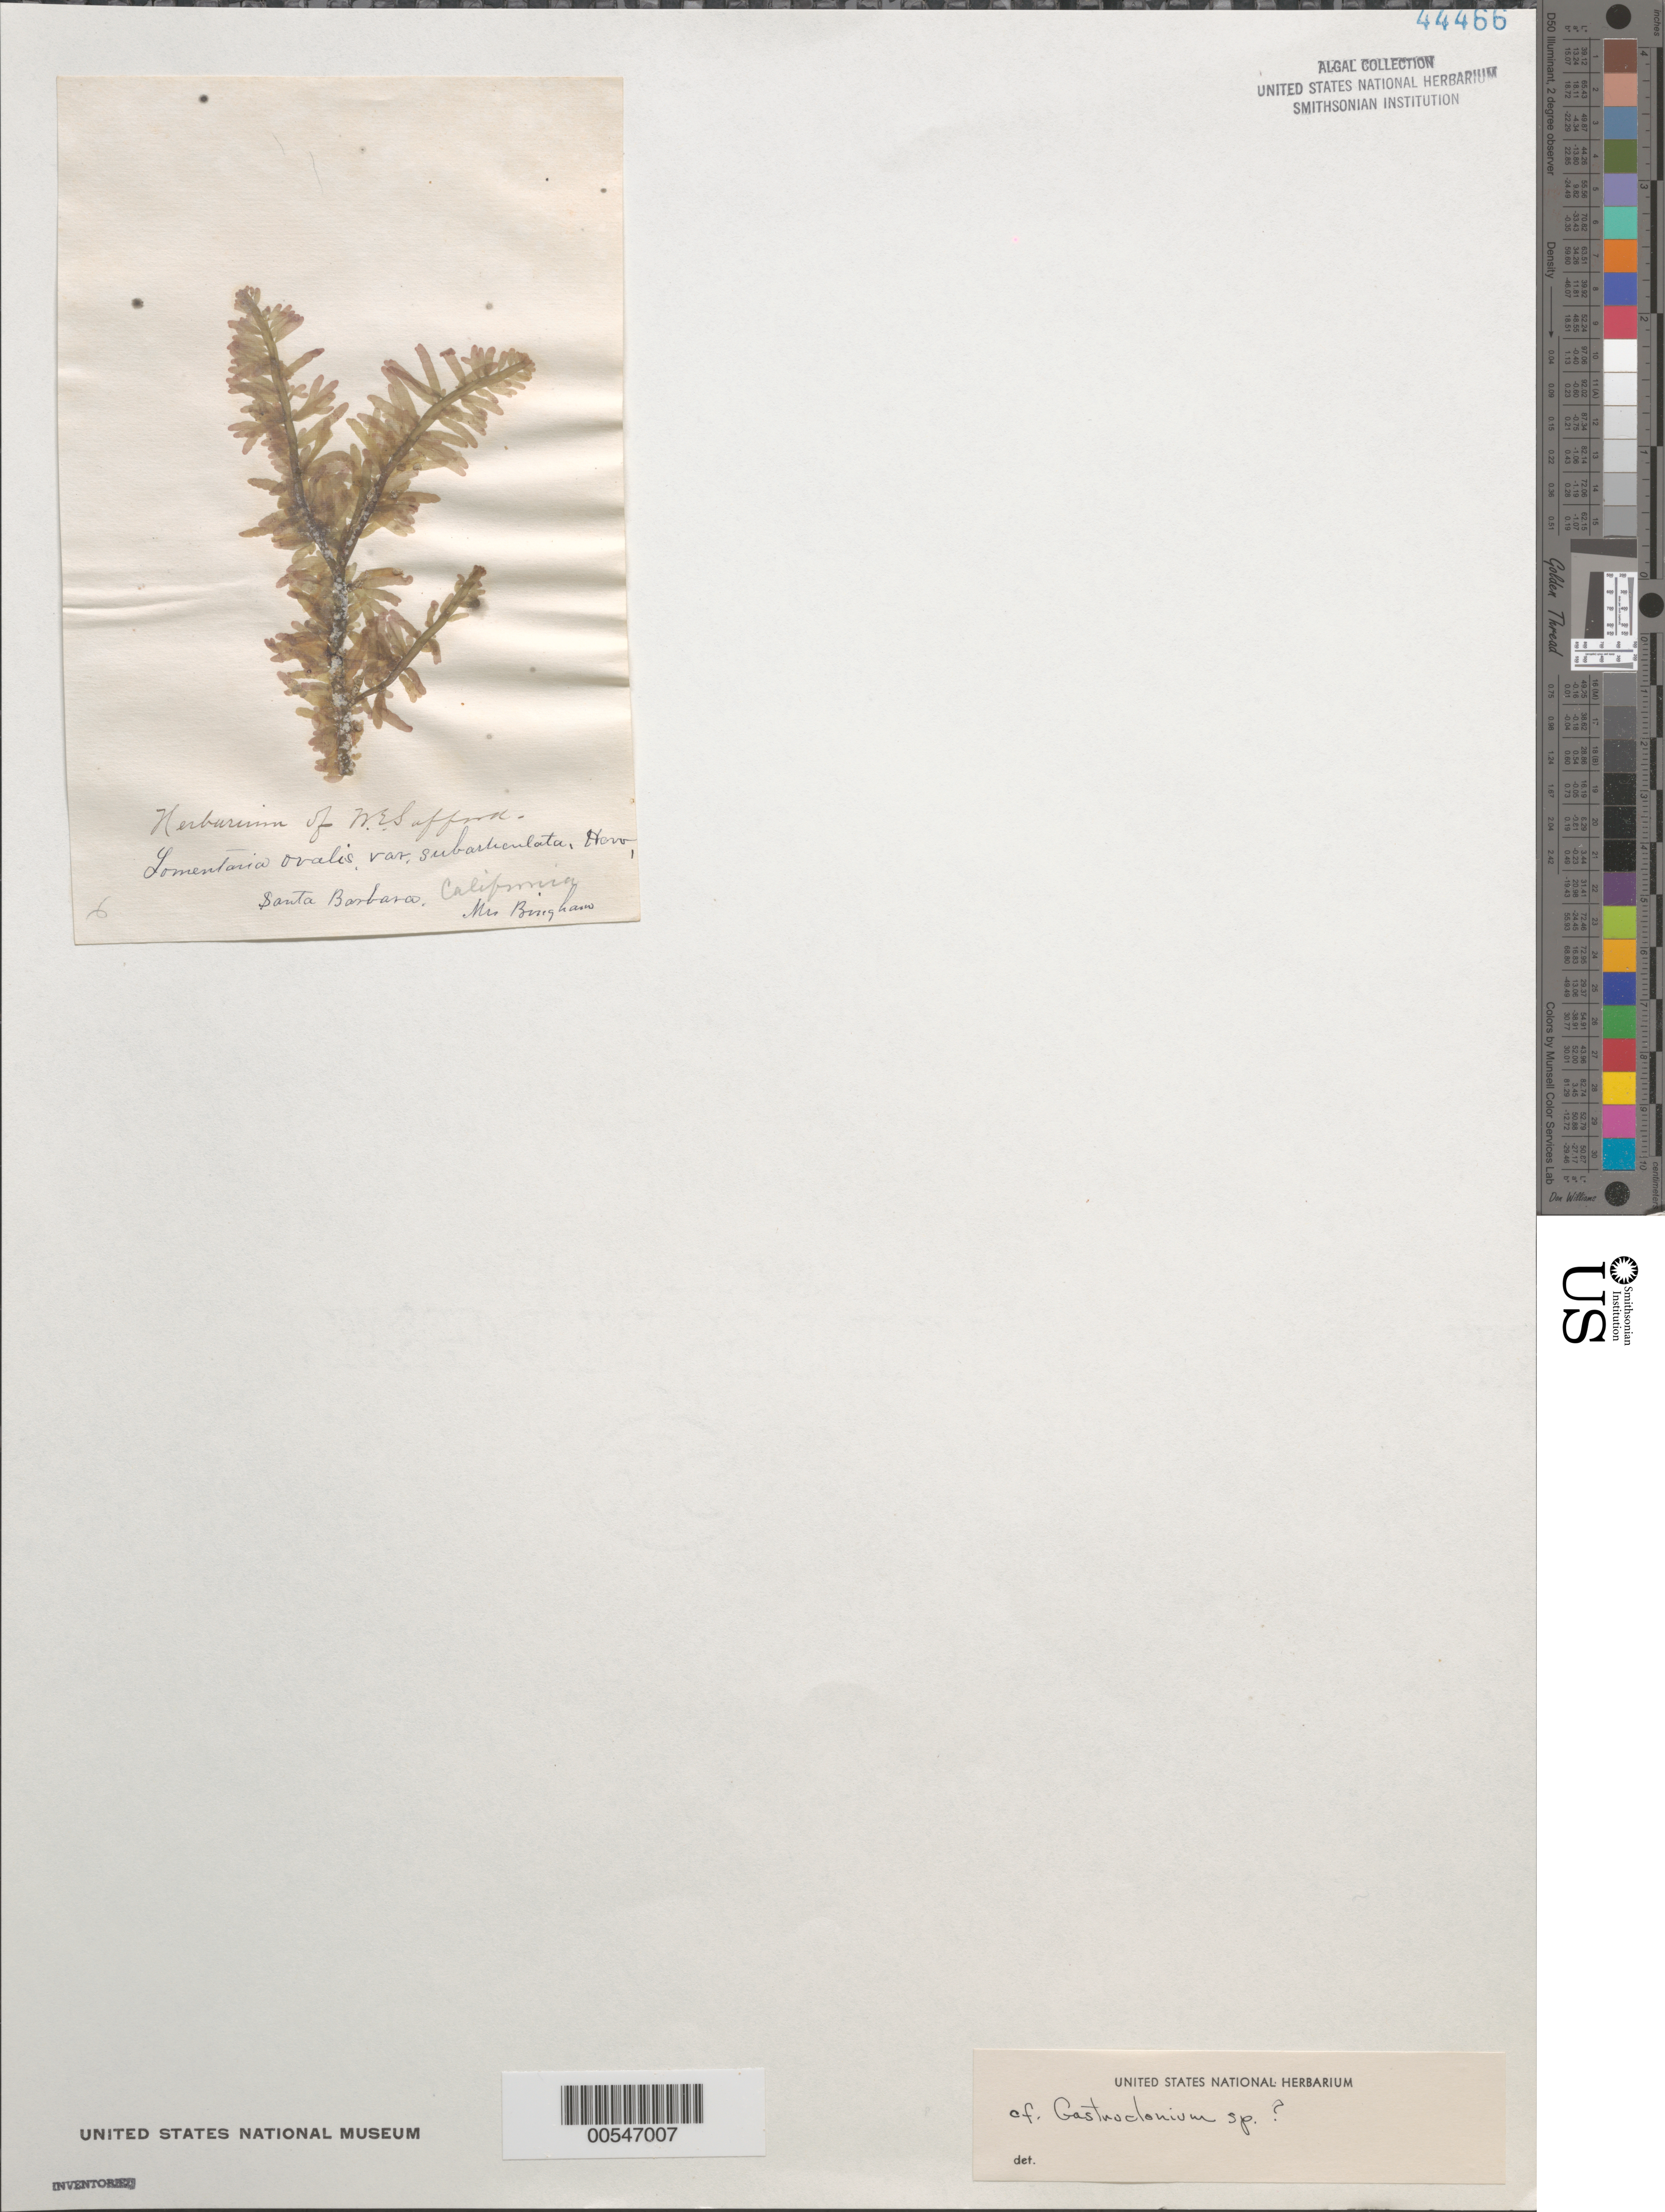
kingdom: Plantae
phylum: Rhodophyta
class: Florideophyceae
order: Rhodymeniales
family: Champiaceae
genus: Gastroclonium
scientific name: Gastroclonium sp.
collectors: C. Bingham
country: United States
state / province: California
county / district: Santa Barbara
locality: Santa Barbara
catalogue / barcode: US 44466